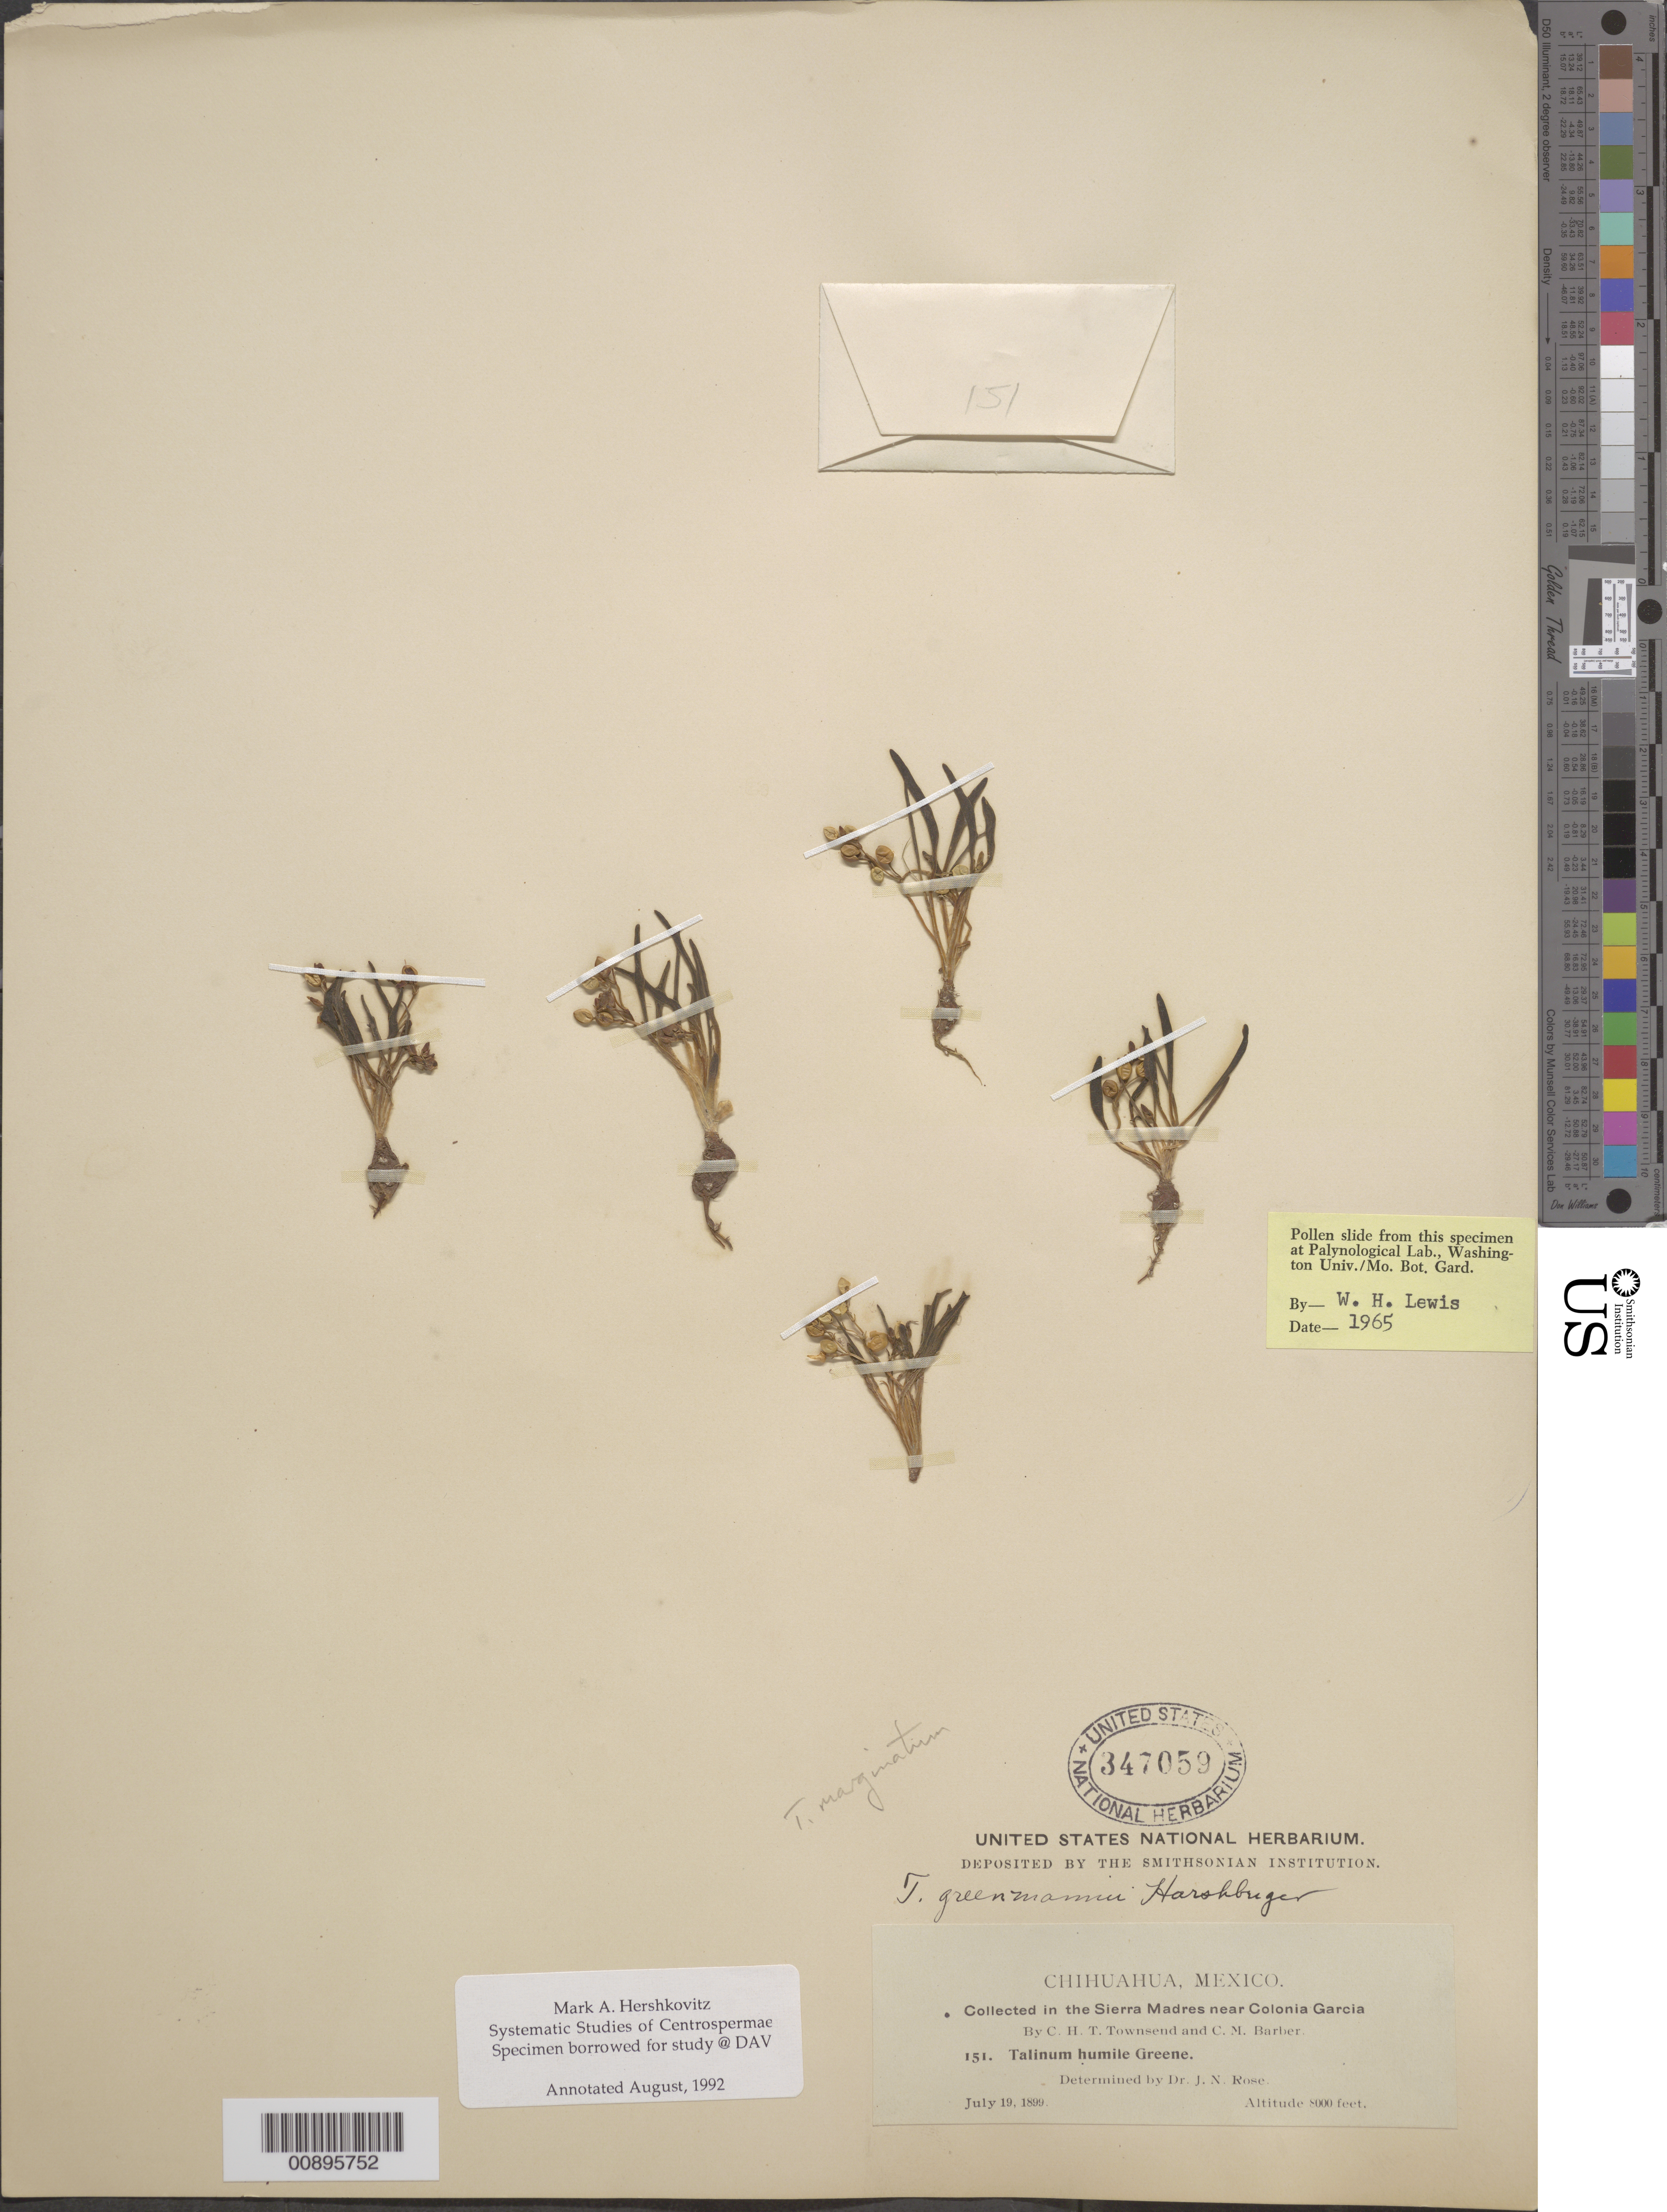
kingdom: Plantae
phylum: Tracheophyta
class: Magnoliopsida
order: Caryophyllales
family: Talinaceae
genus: Talinum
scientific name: Talinum marginatum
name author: Greene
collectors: C. H. T. Townsend & C. Barber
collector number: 151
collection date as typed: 19 Jul 1899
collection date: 1899-07-19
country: Mexico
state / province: Chihuahua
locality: Sierra Madre near Colonia García, Chihuahua.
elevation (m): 2438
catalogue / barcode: US 347059